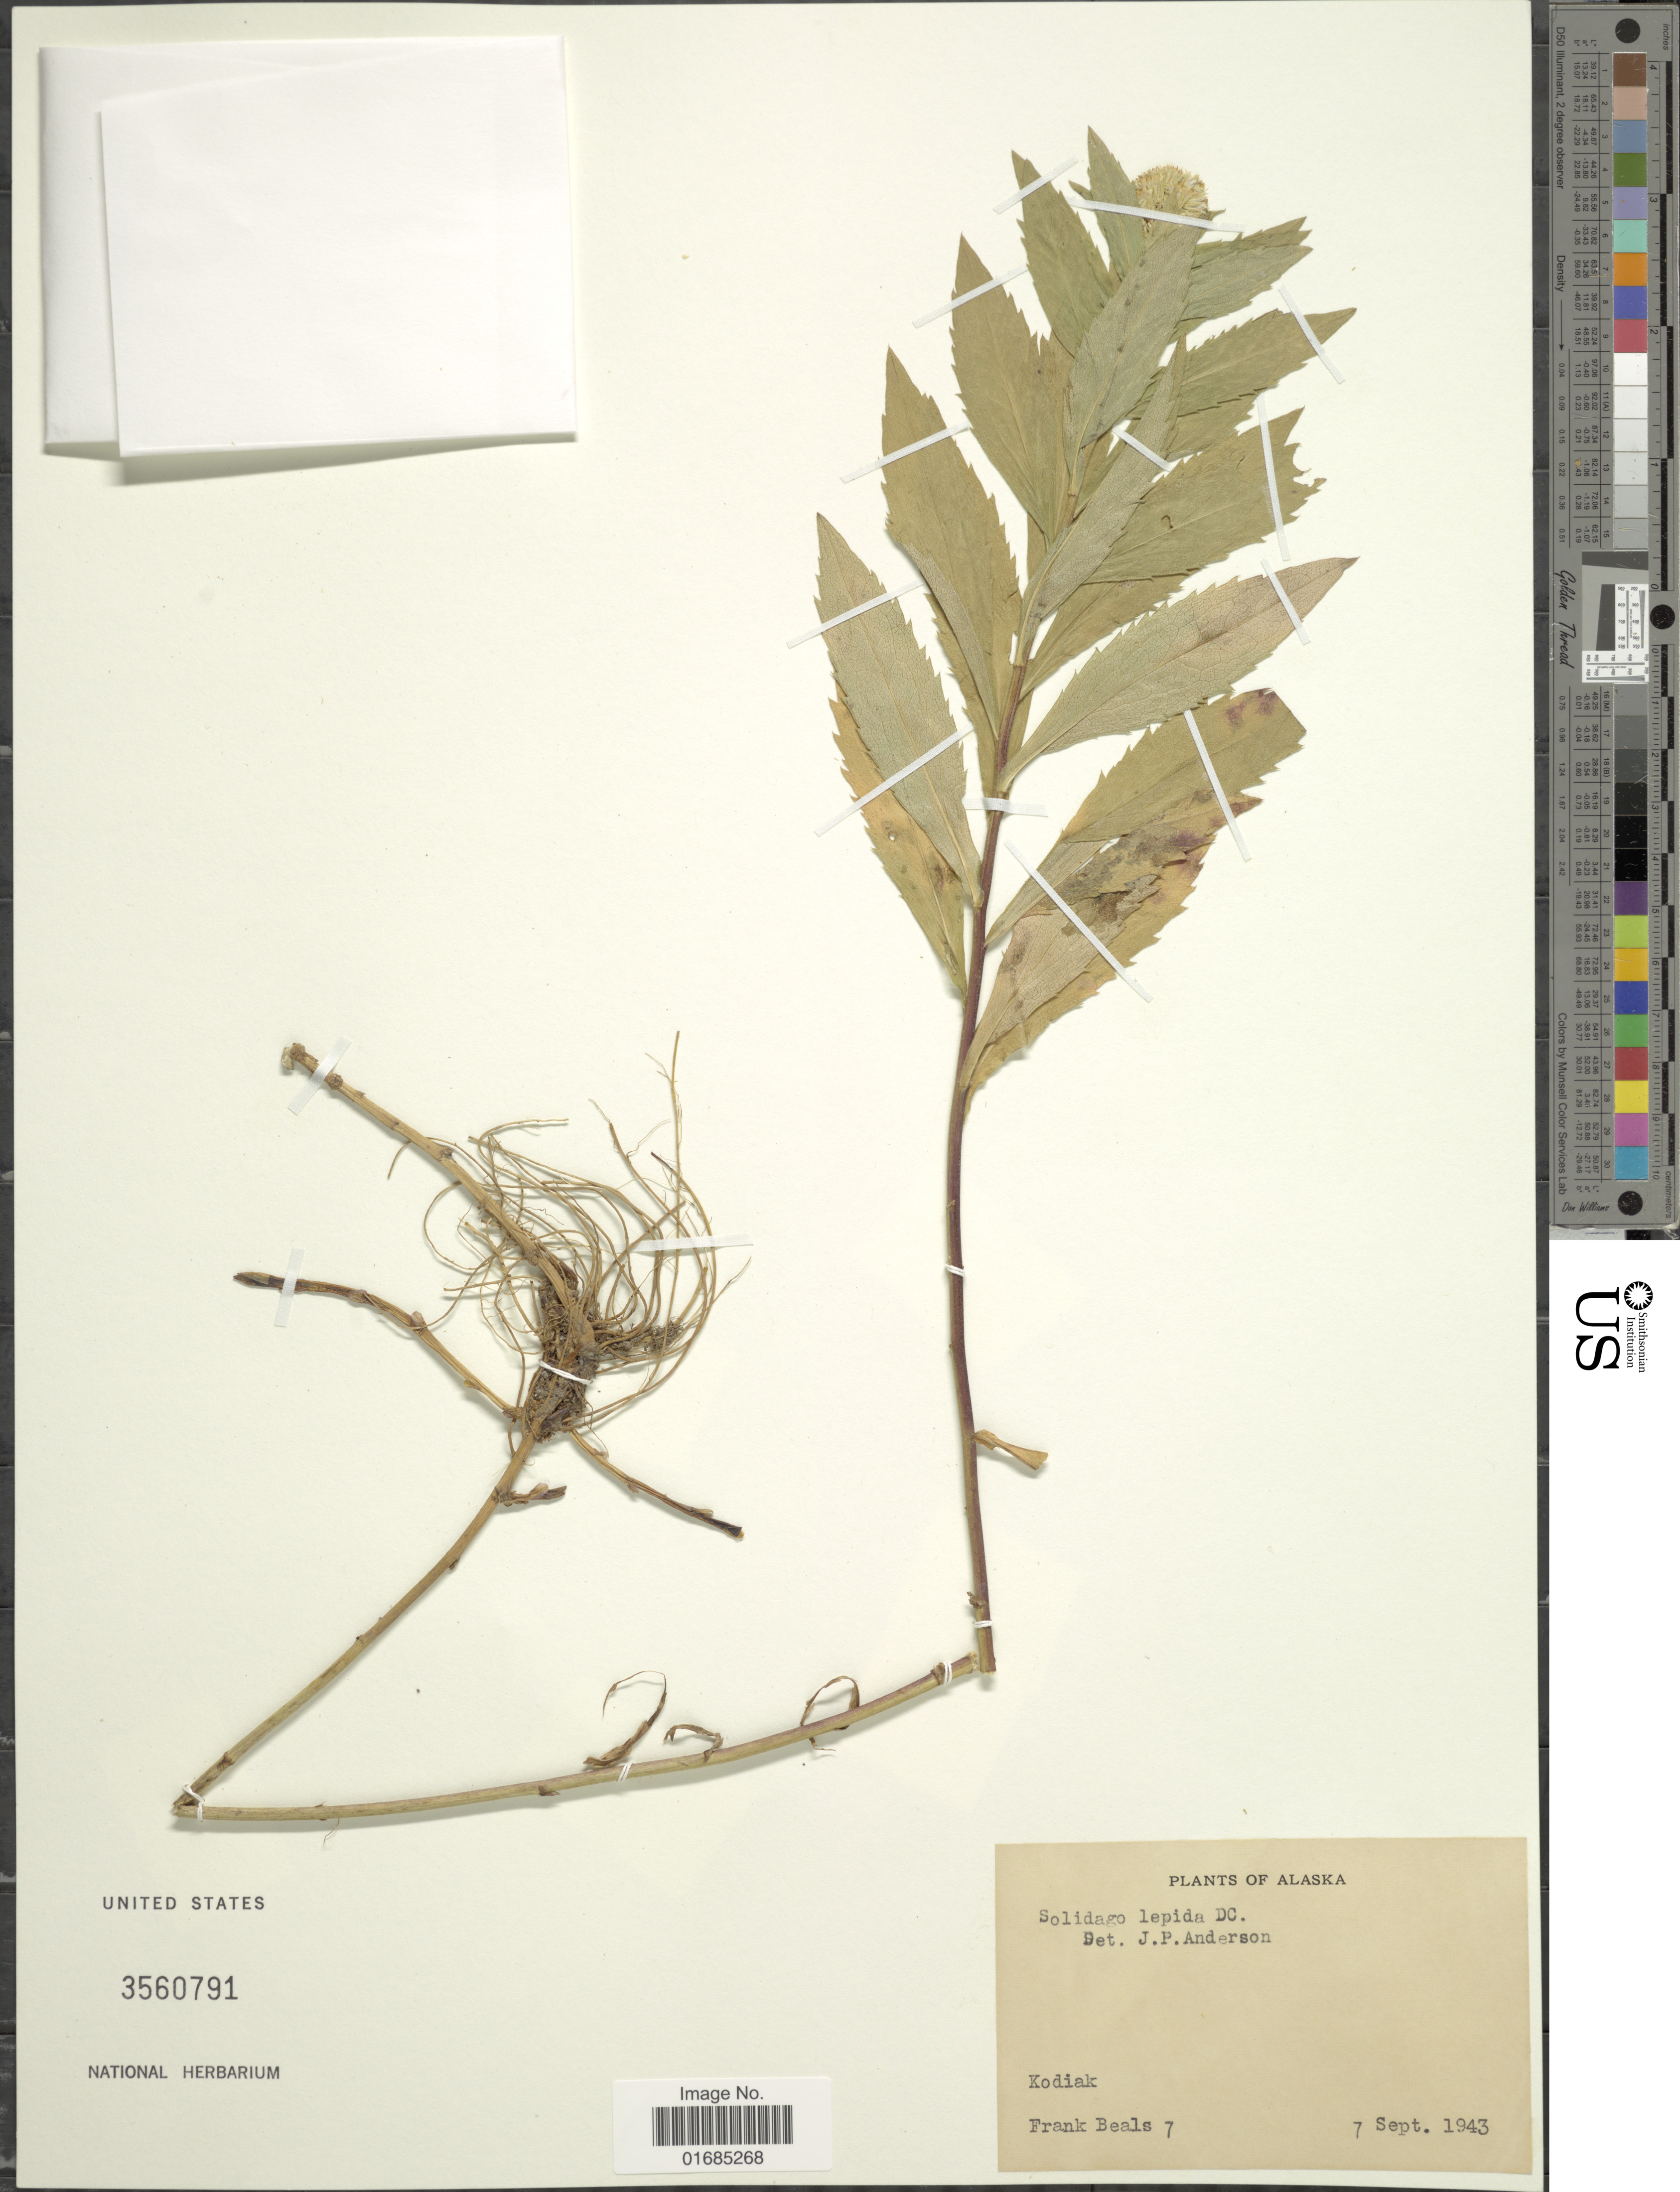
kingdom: Plantae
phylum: Tracheophyta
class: Magnoliopsida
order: Asterales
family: Asteraceae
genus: Solidago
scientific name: Solidago canadensis var. canadensis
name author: L.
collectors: F. Beals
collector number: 7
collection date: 1943-09-07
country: United States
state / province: Alaska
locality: Kodiak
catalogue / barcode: US 3560791